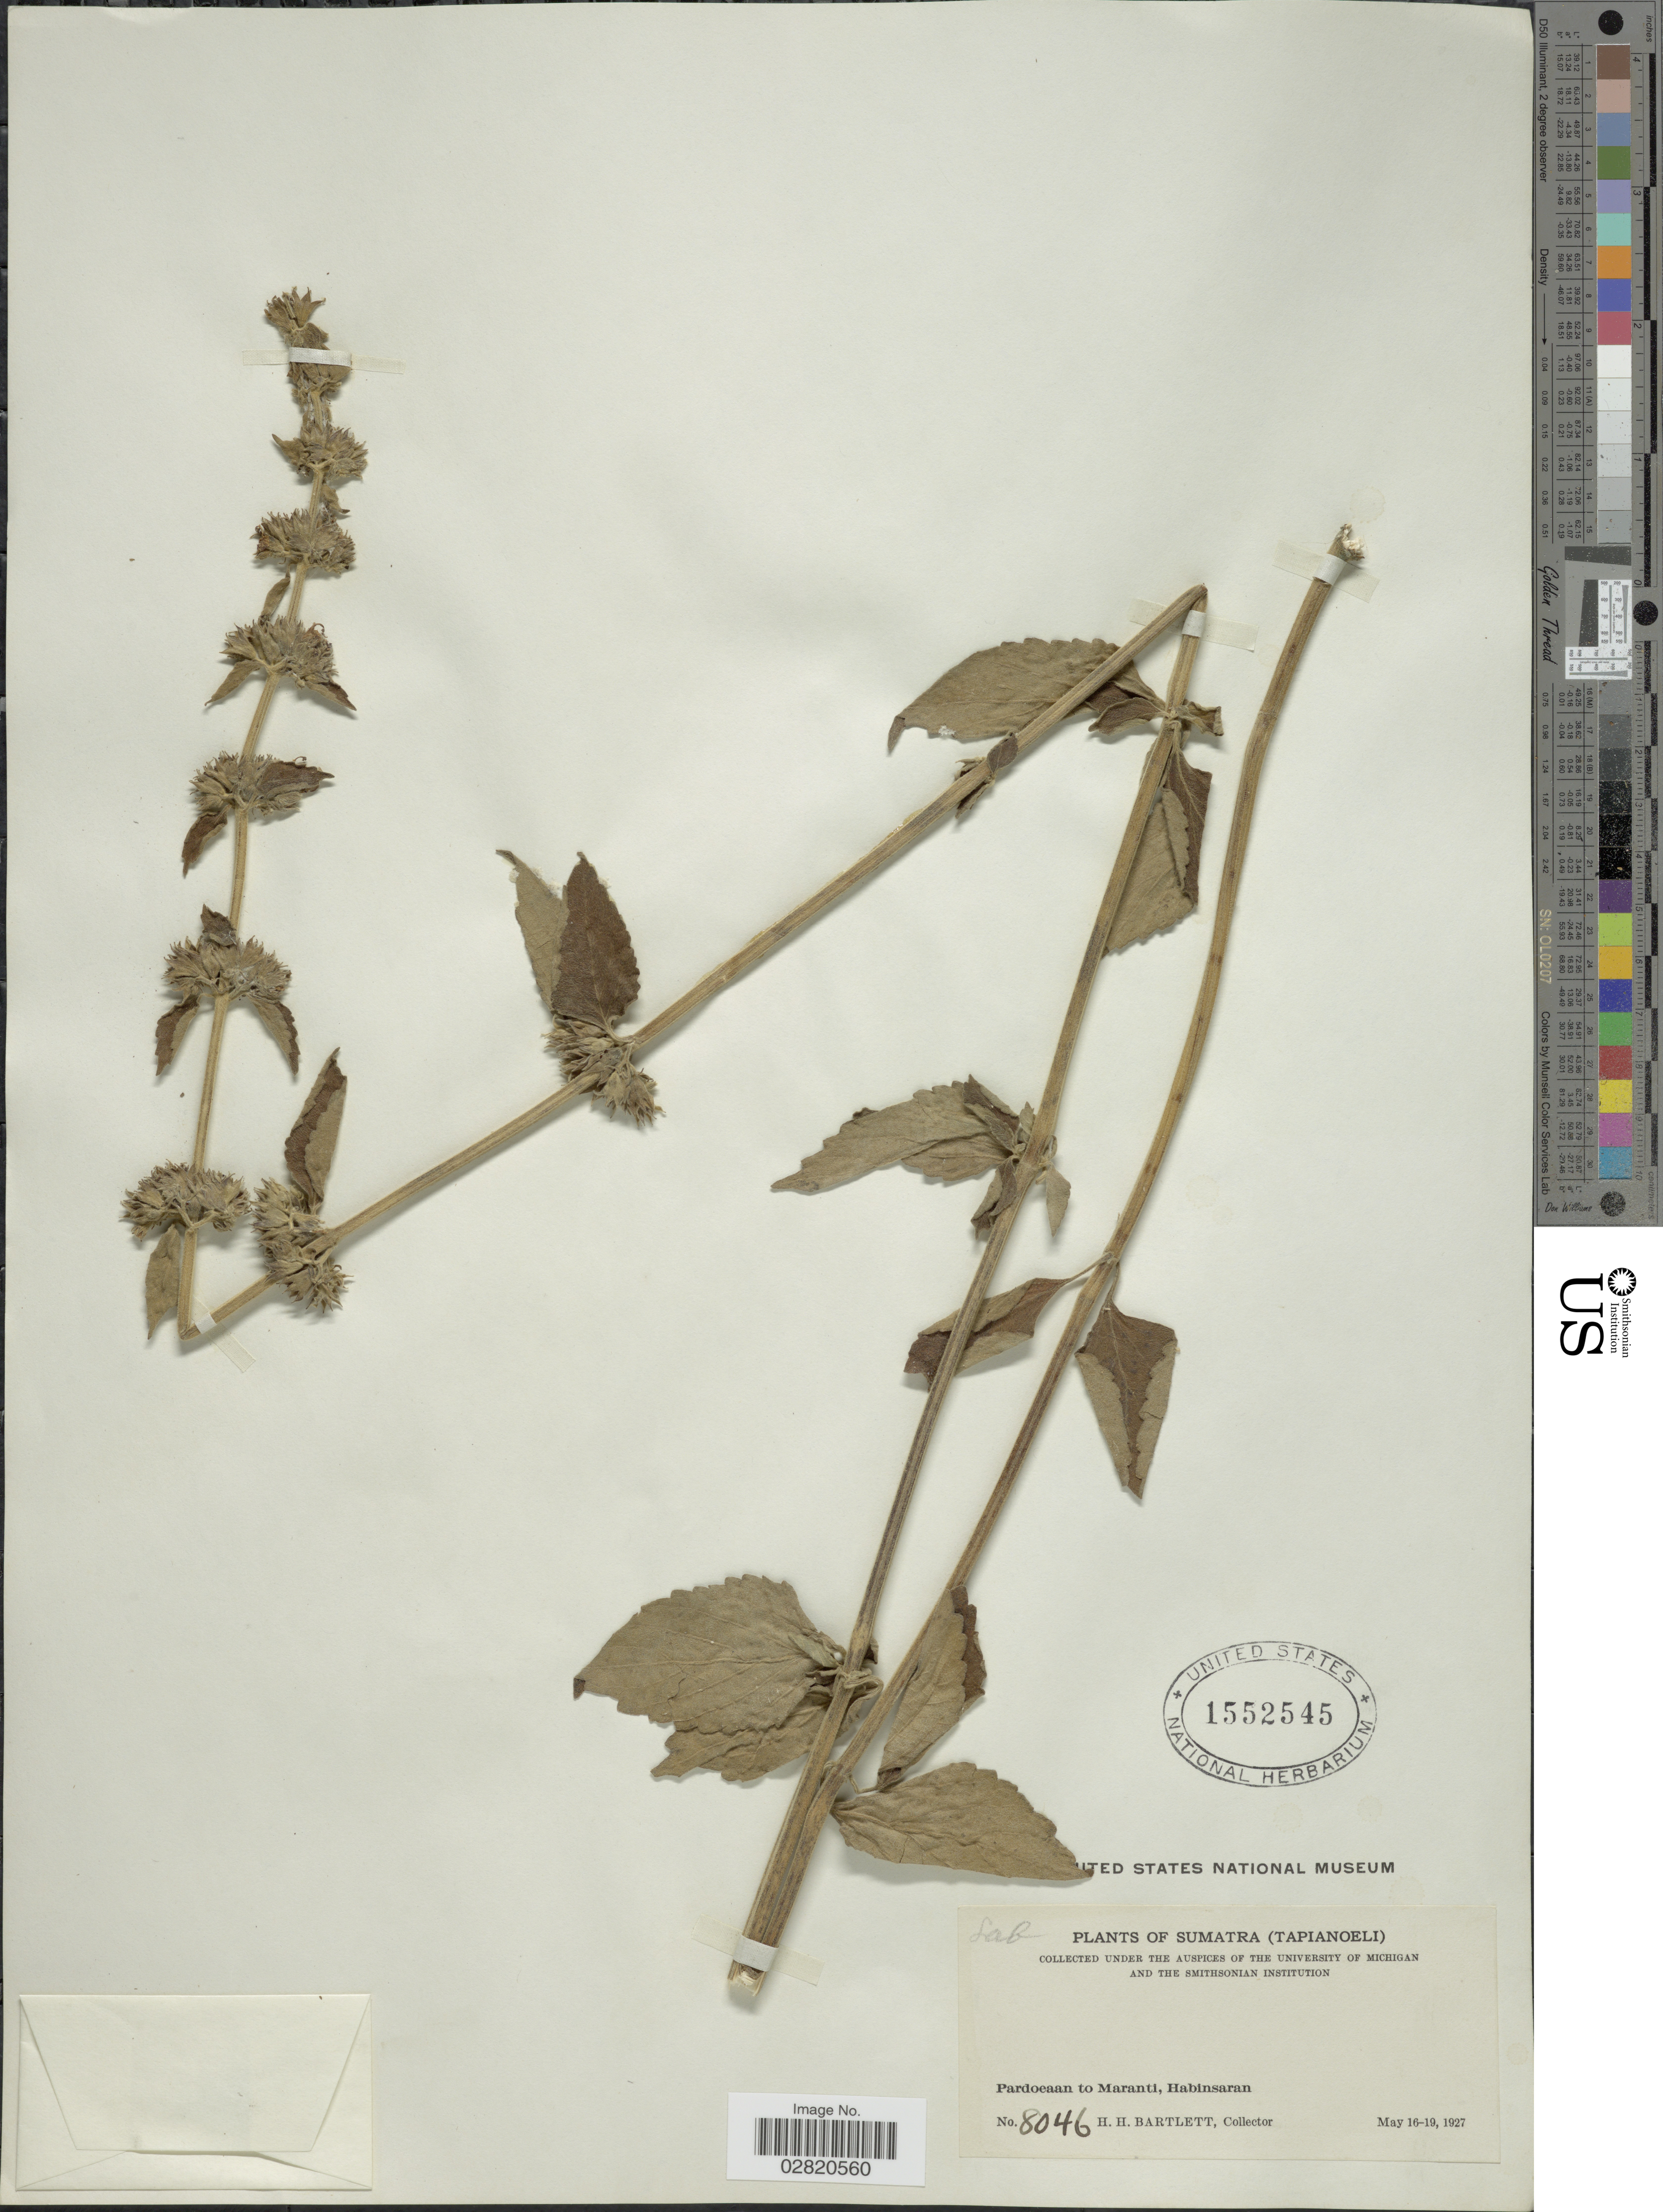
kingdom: Plantae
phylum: Tracheophyta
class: Magnoliopsida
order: Lamiales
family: Lamiaceae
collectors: H. H. Bartlett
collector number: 8046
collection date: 1927-05-16/1927-05-19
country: Indonesia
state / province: Sumatra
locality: (Tapianoeli). Pardoeaan to Maranti, Habinsaran.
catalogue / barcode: US 1552545